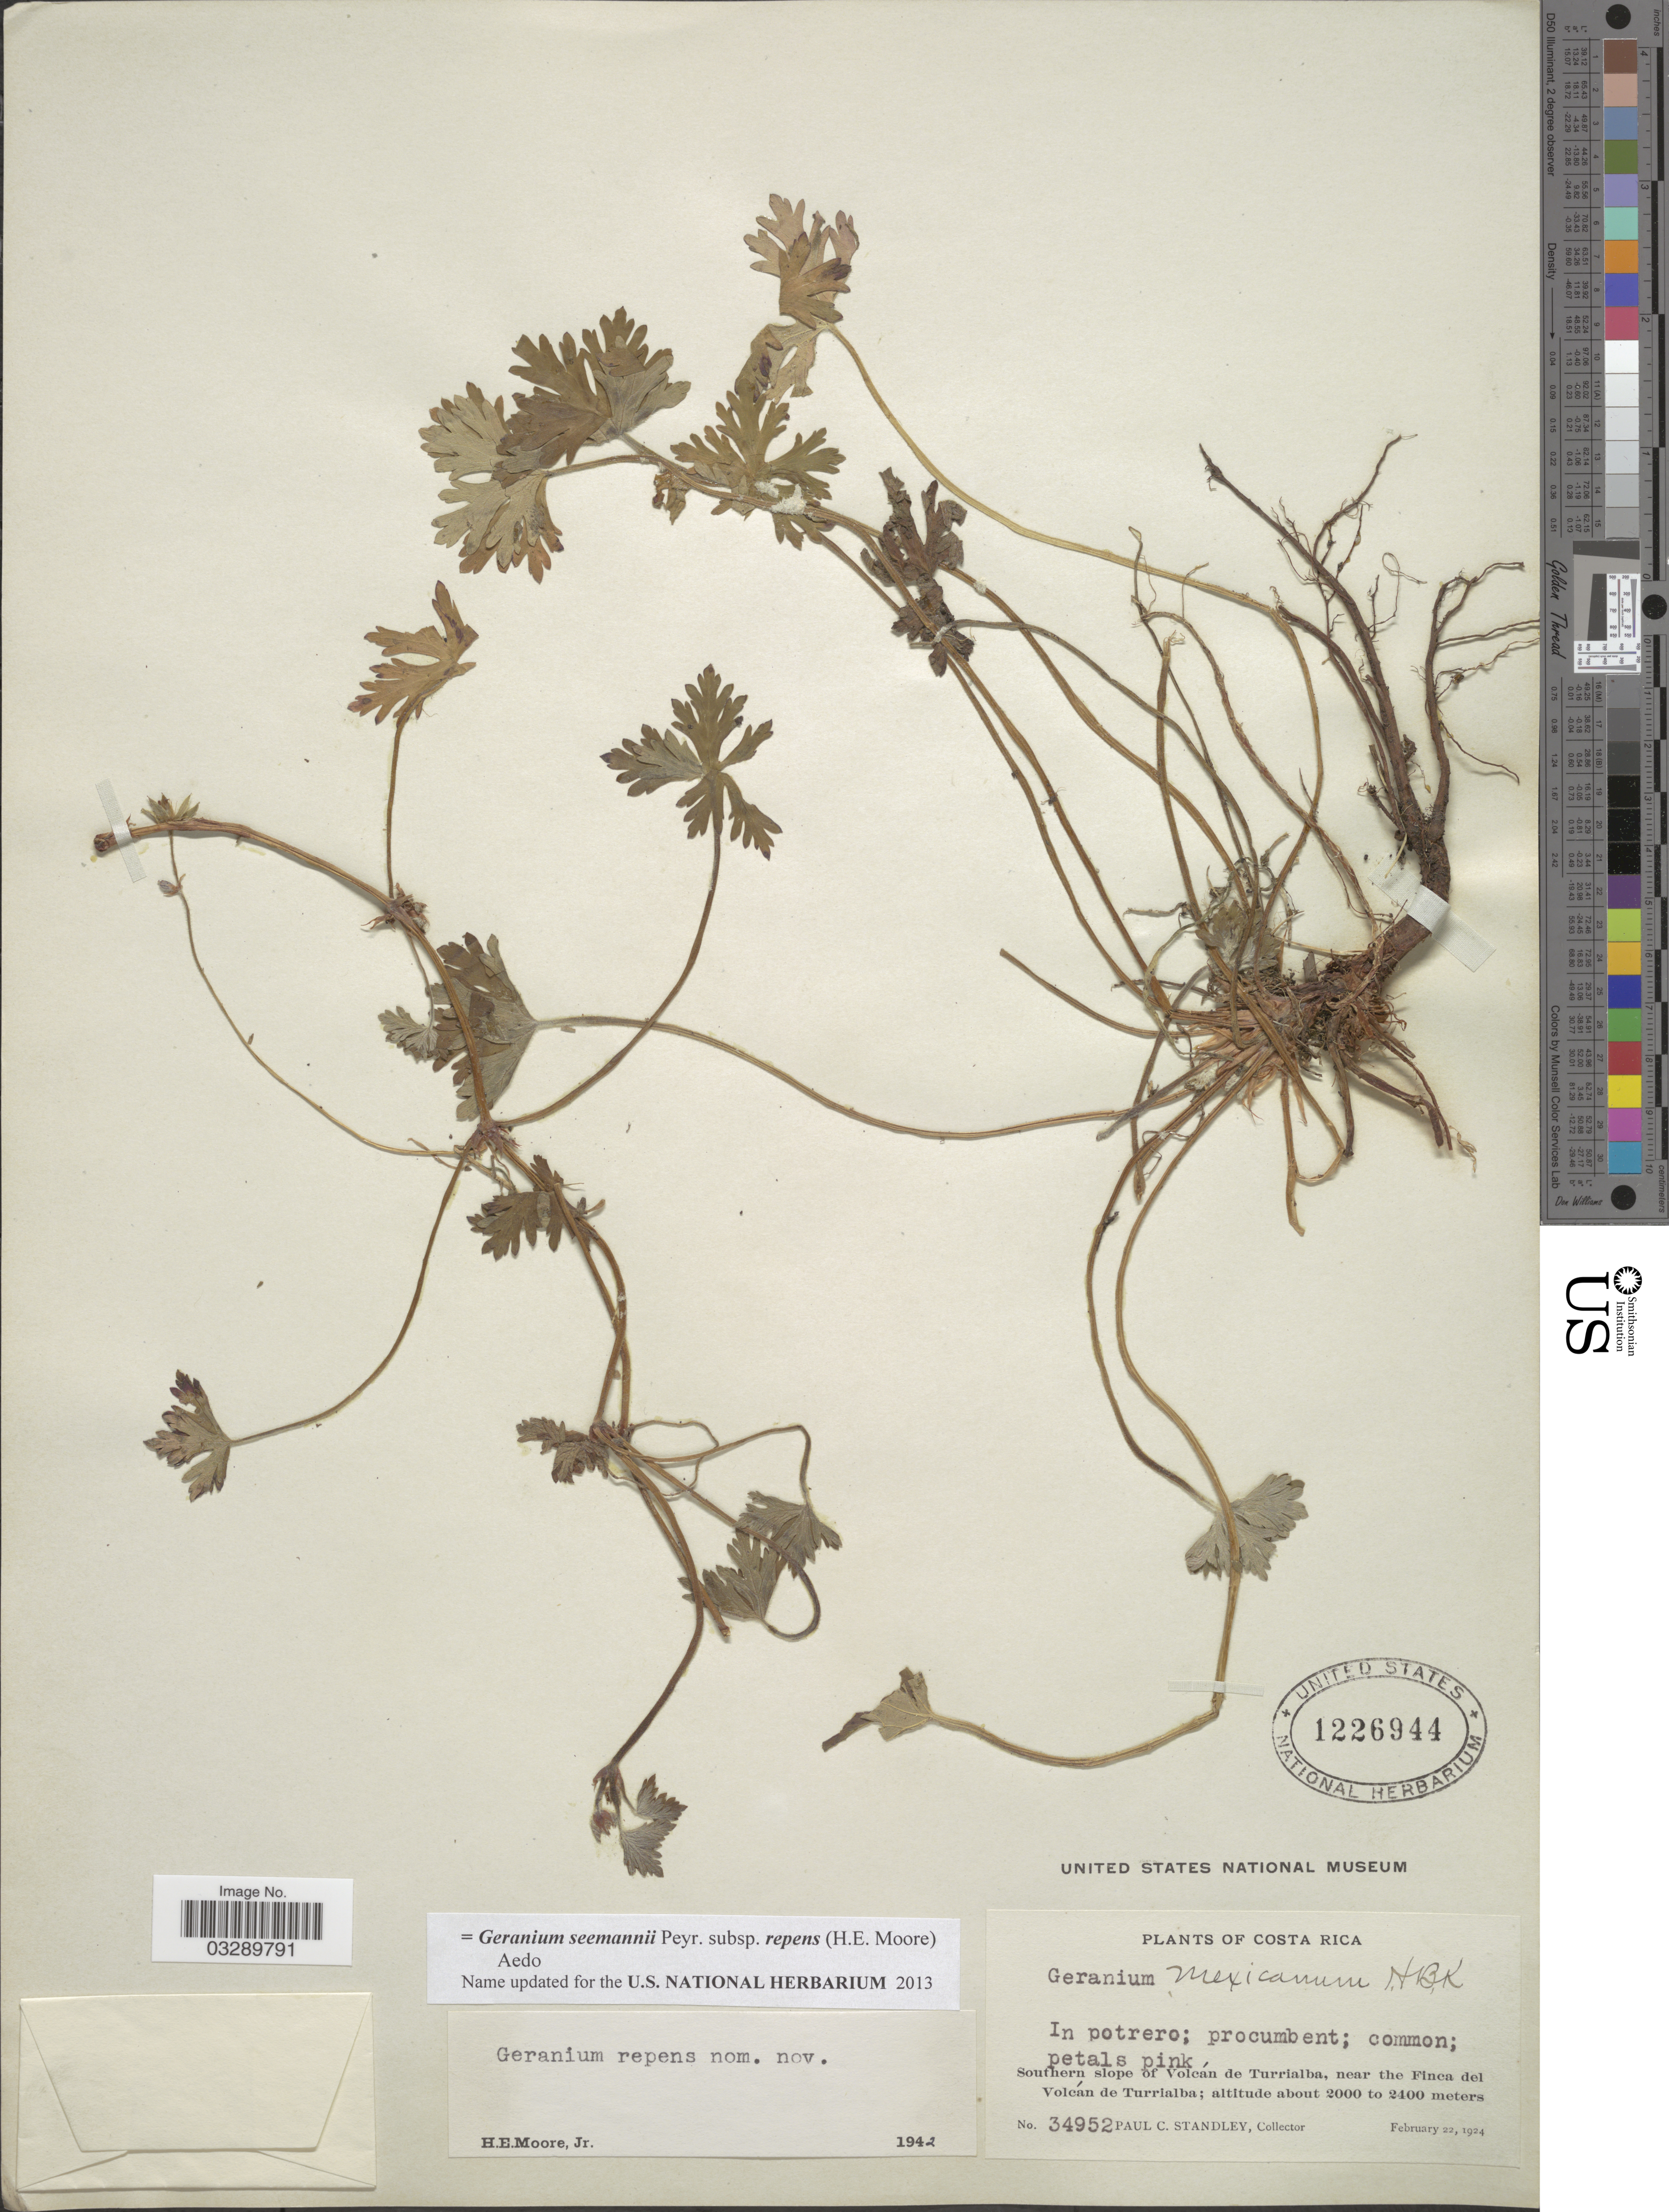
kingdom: Plantae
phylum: Tracheophyta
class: Magnoliopsida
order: Geraniales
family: Geraniaceae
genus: Geranium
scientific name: Geranium seemannii subsp. repens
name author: (H.E. Moore) Aedo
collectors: P. C. Standley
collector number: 34952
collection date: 1924-02-22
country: Costa Rica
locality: Southern slope of Volcán de Turrialba, near the Finca del Volcán de Turrialba.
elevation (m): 2000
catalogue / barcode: US 1226944